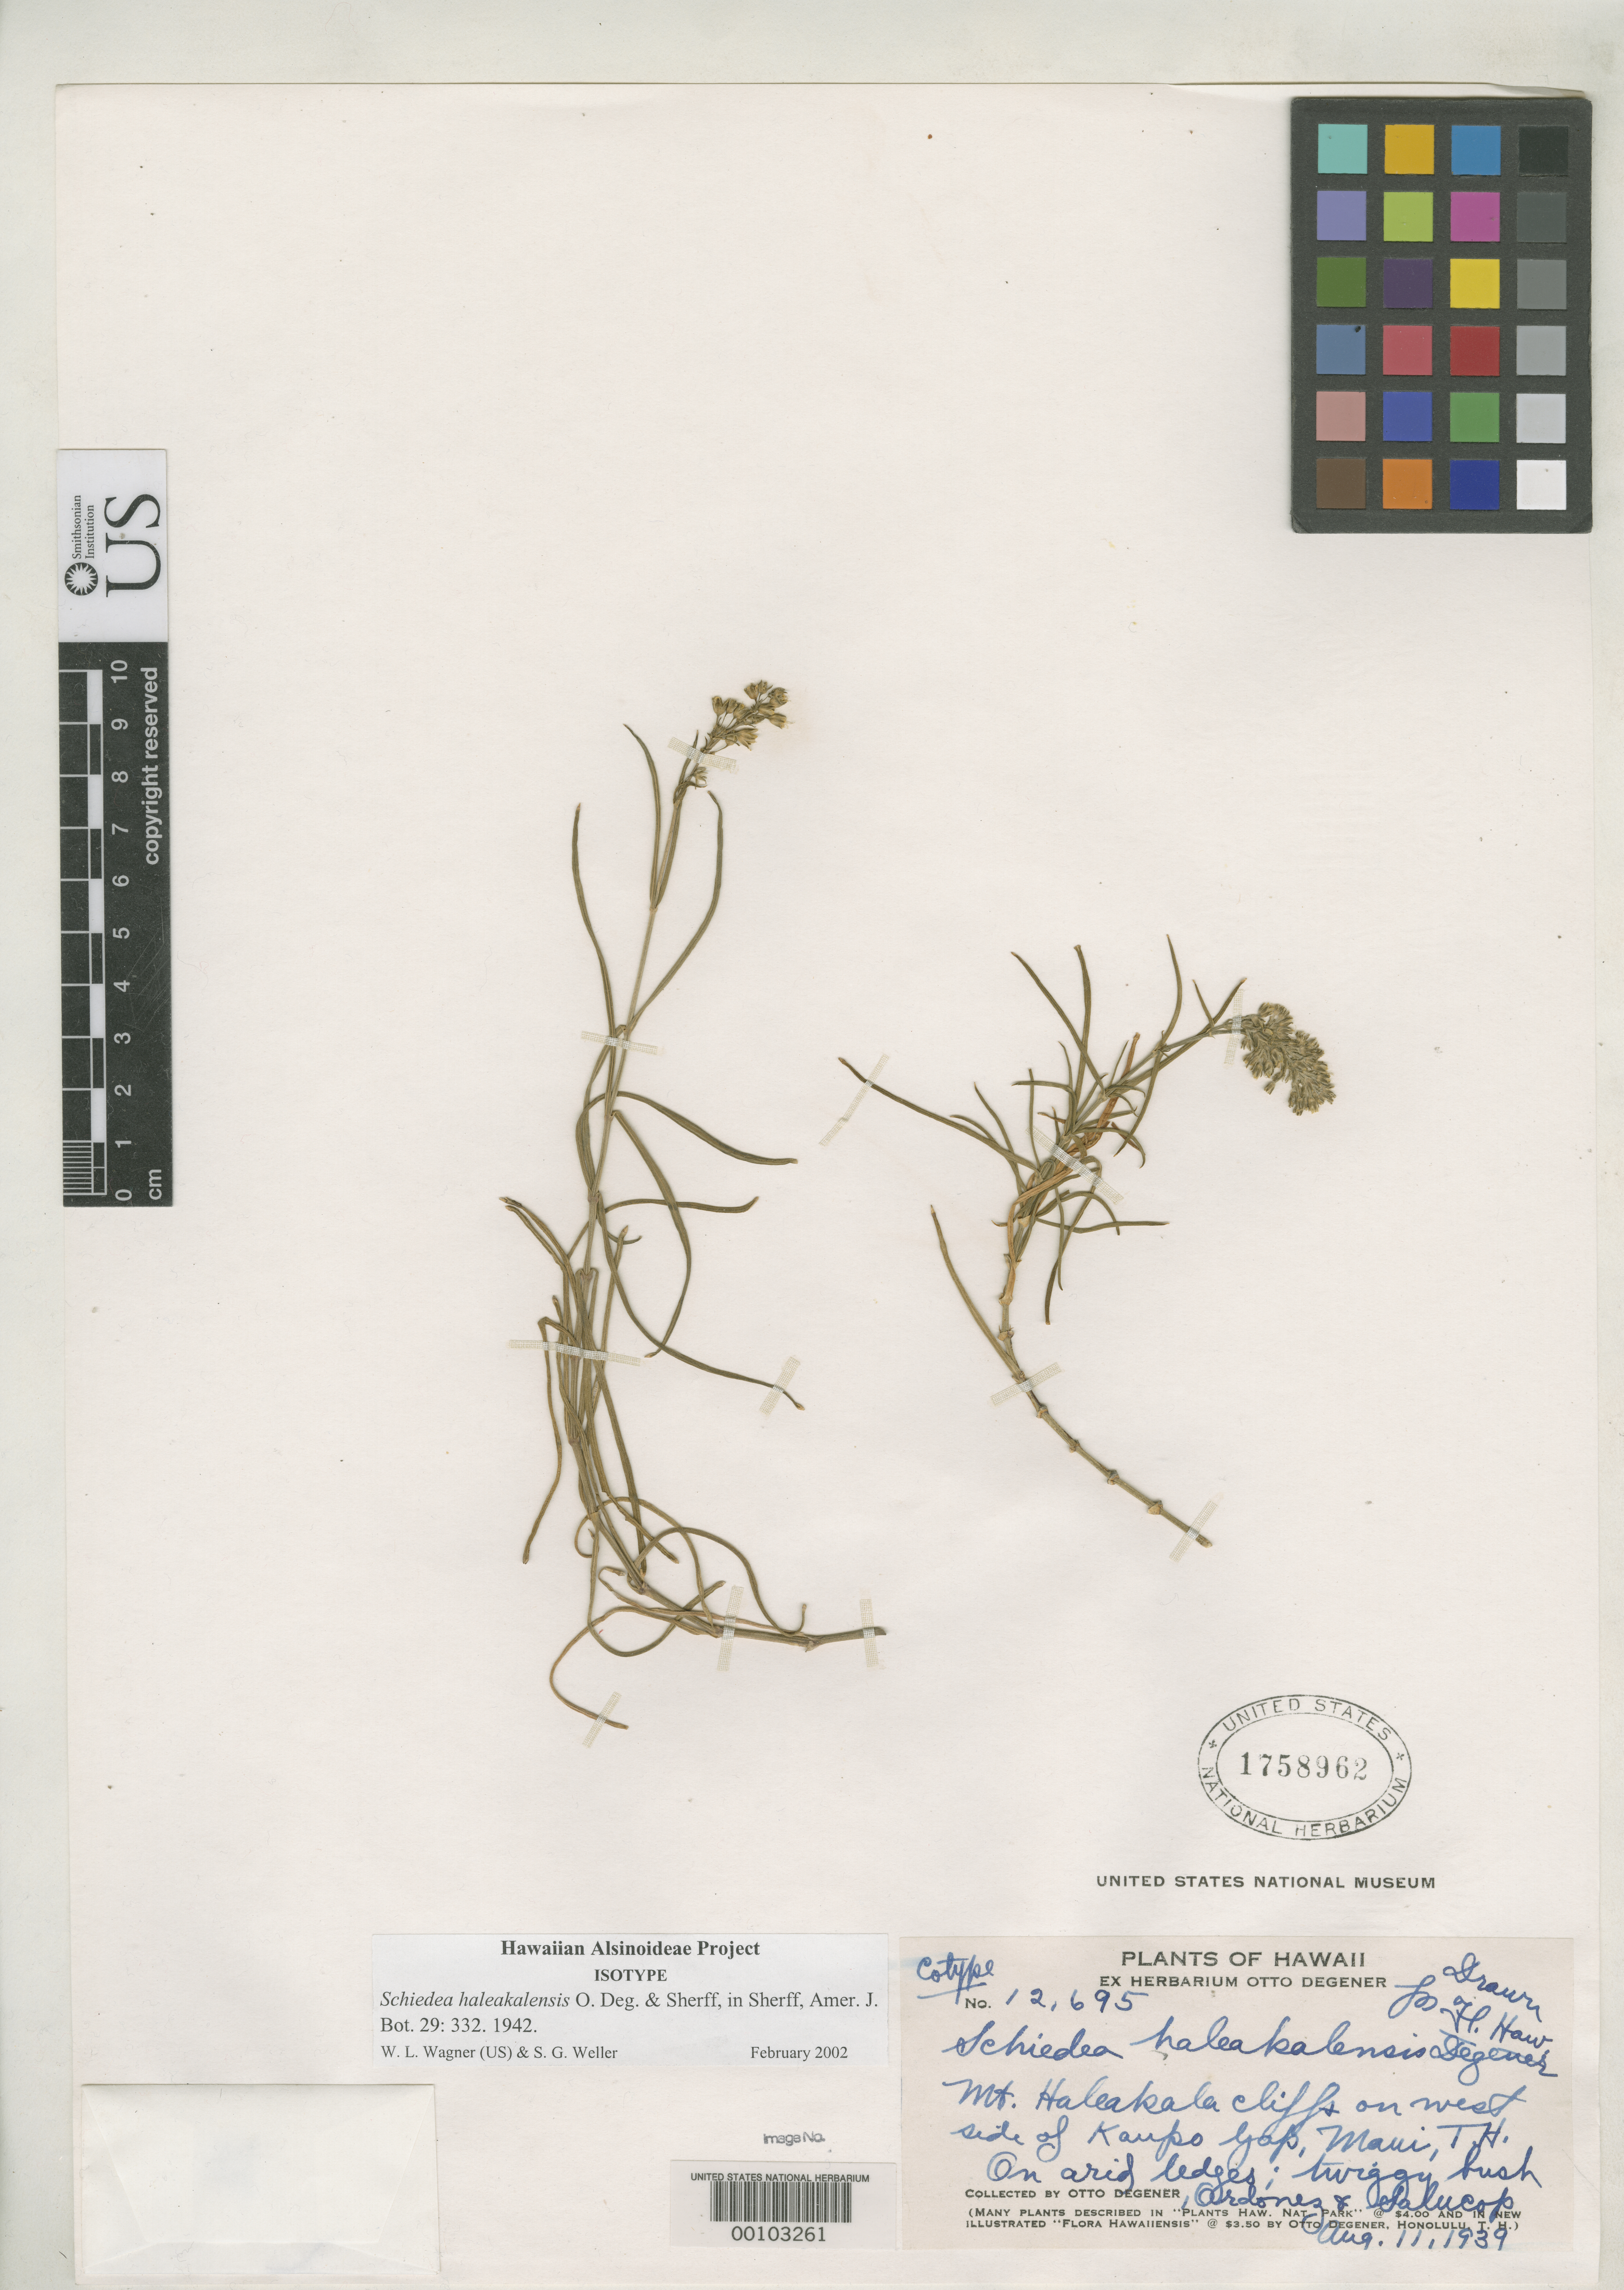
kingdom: Plantae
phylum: Tracheophyta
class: Magnoliopsida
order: Caryophyllales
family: Caryophyllaceae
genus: Schiedea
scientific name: Schiedea haleakalensis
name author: O. Deg. & Sherff in Sherff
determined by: Wagner, W. L.; Weller, Stephen G.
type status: Isotype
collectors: O. Degener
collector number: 12695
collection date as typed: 11 Aug 1939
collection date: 1939-08-11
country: United States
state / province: Hawaii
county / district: Maui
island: Maui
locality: Mt. Haleakala, west side of Kaupo Gap.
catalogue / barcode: US 1758962